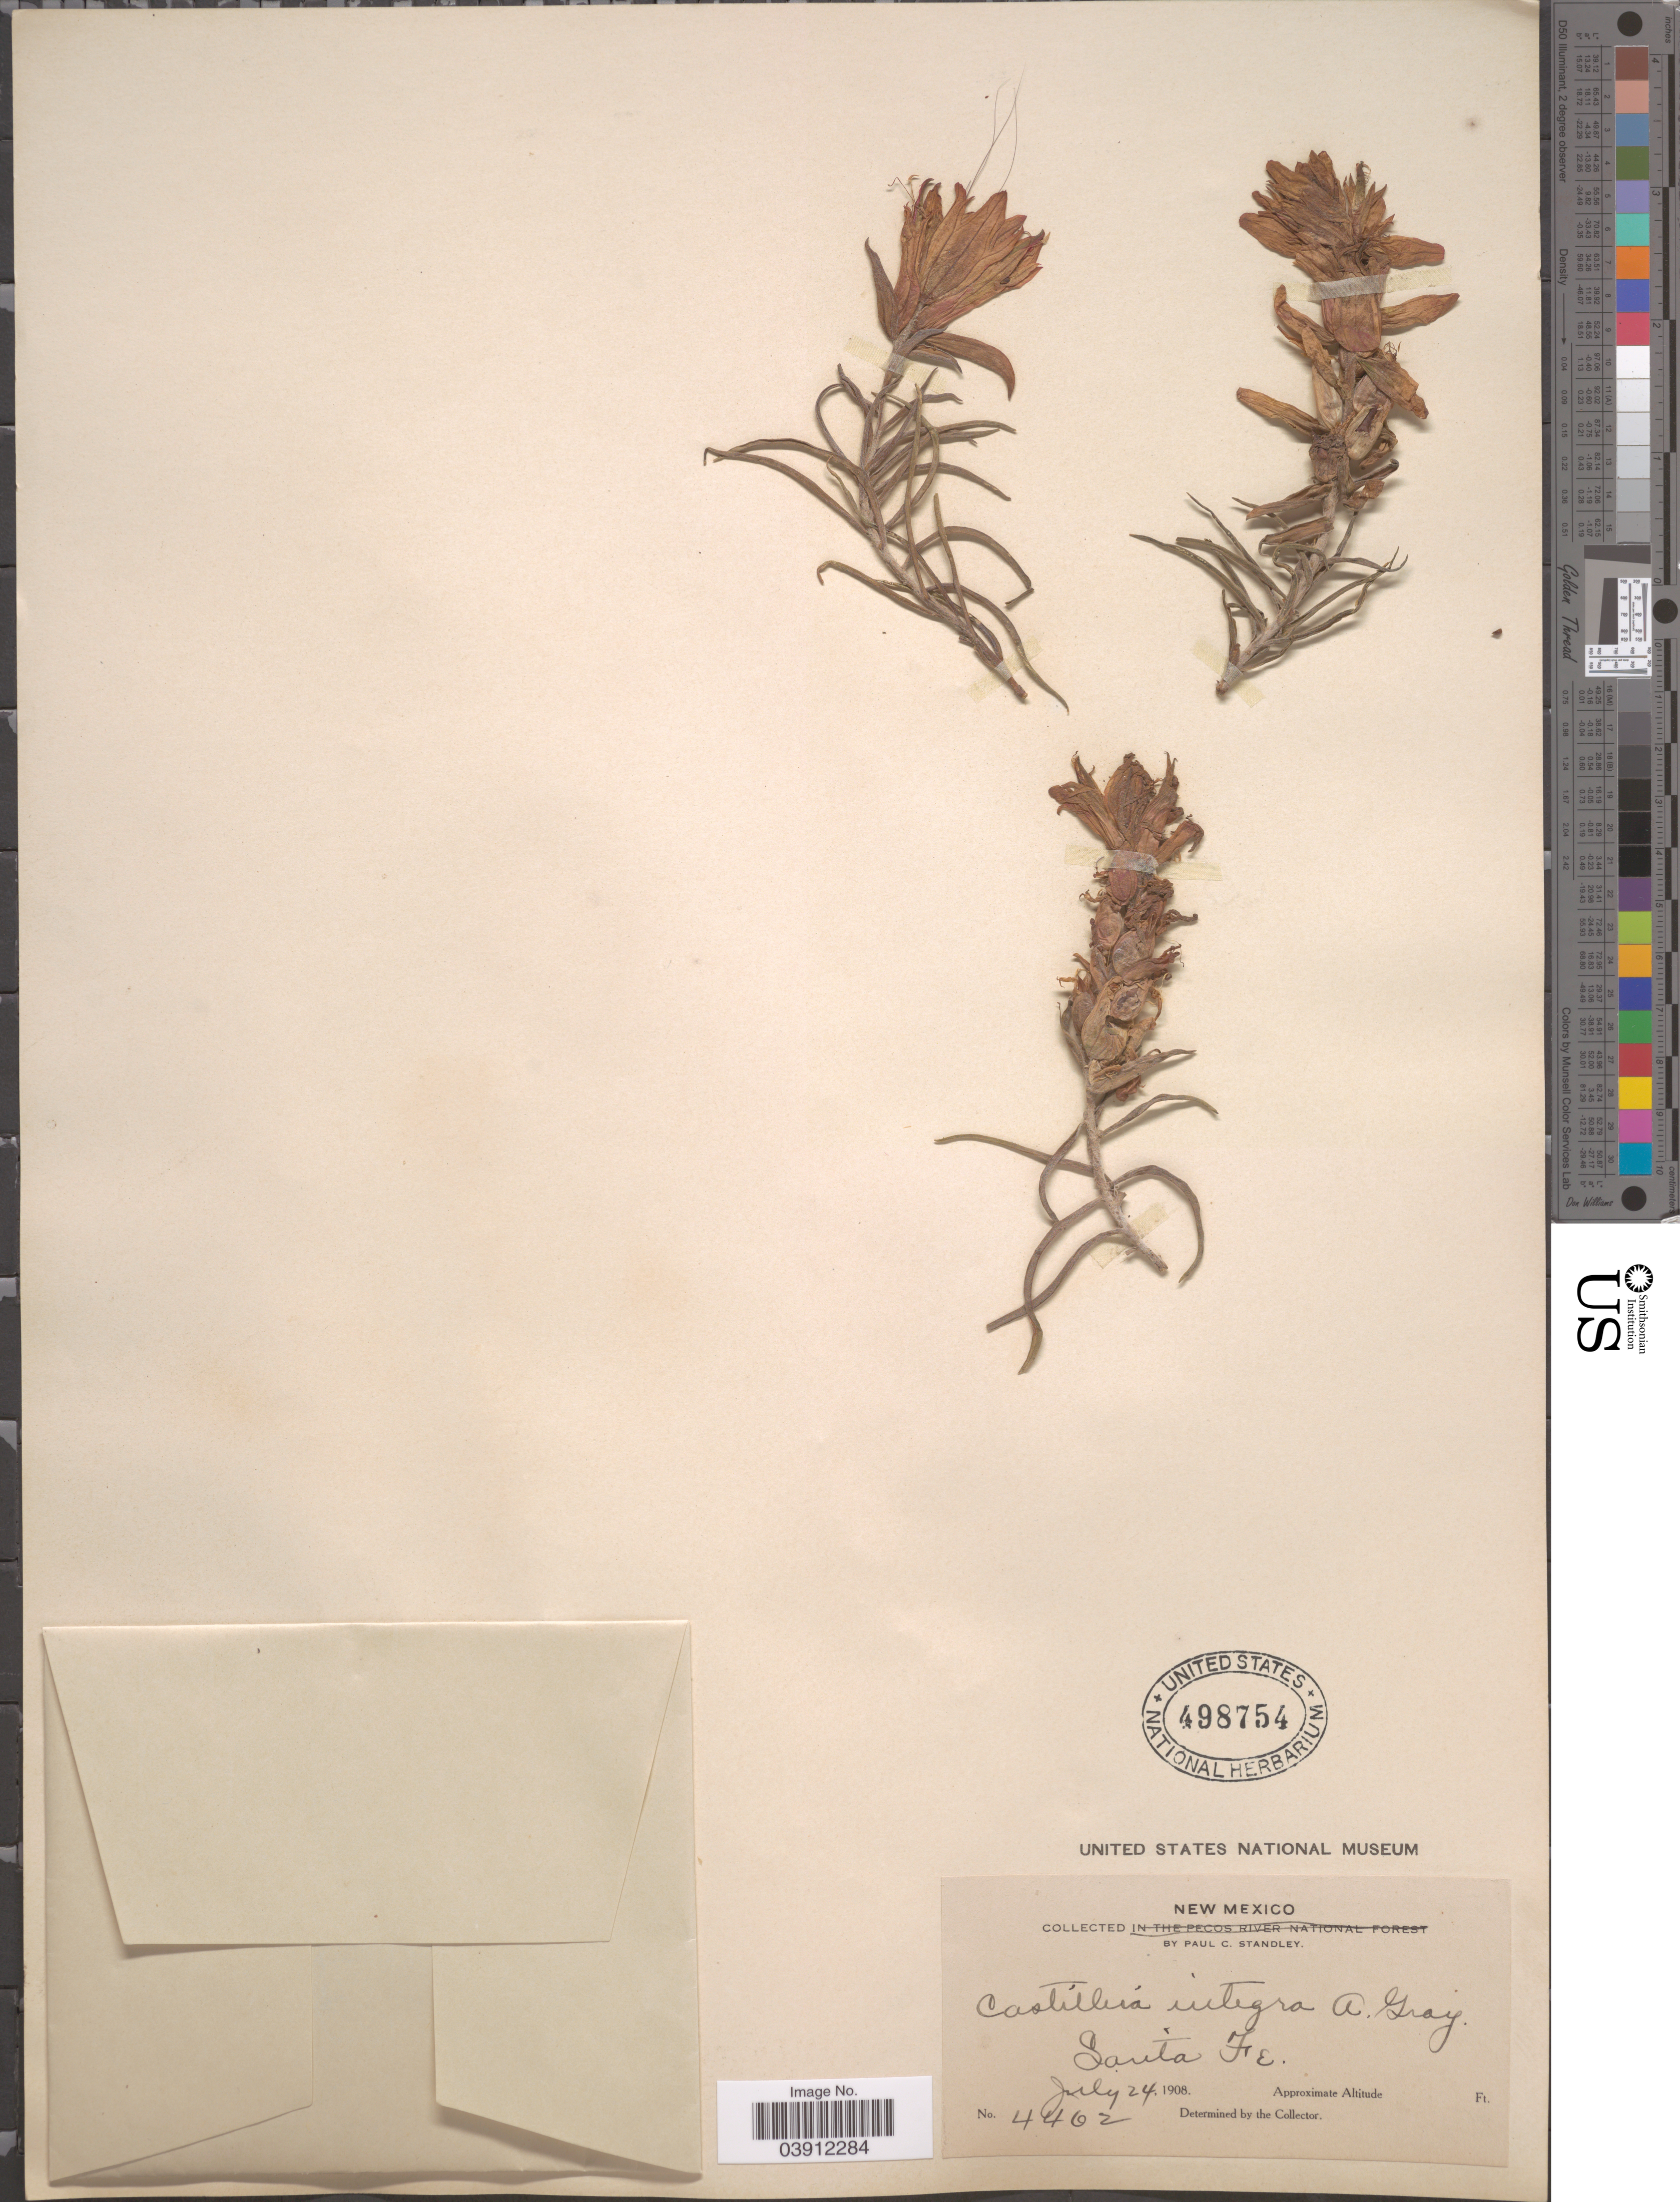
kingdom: Plantae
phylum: Tracheophyta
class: Magnoliopsida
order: Lamiales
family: Orobanchaceae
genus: Castilleja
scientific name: Castilleja integra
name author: A. Gray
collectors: P. C. Standley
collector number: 4462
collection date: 1908-07-24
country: United States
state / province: New Mexico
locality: Santa Fe.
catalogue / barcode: US 498754